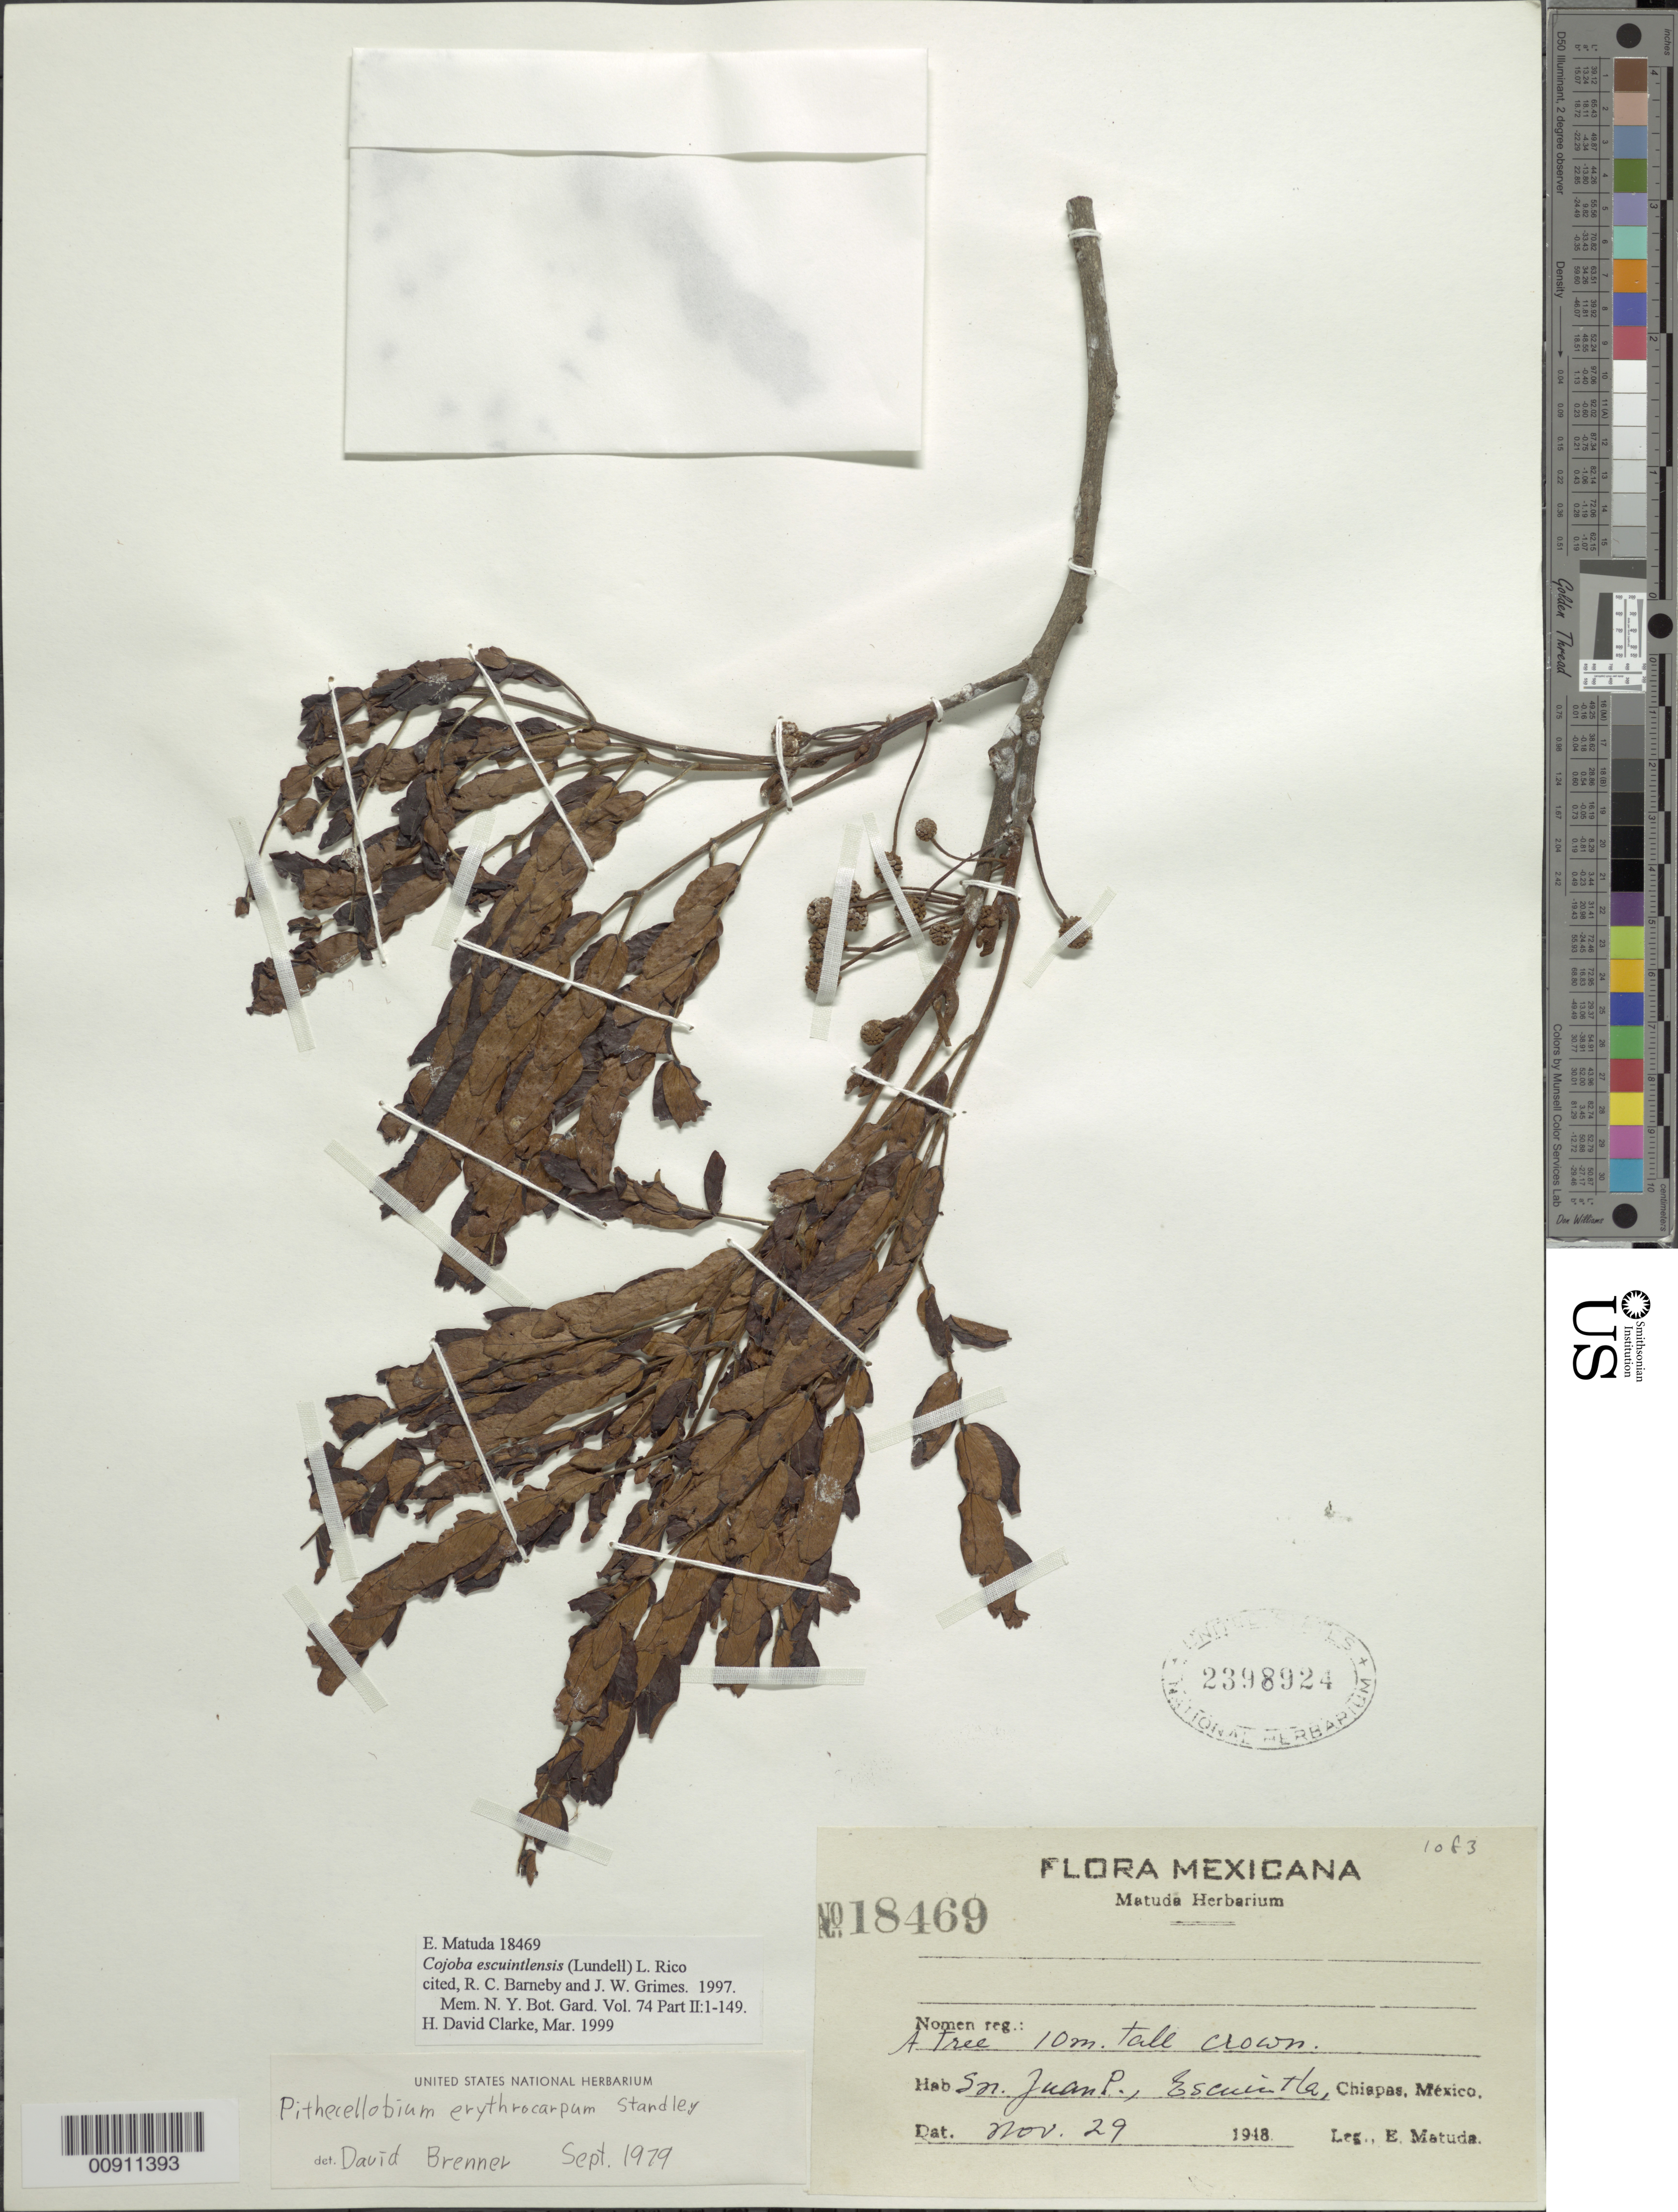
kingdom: Plantae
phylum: Tracheophyta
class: Magnoliopsida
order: Fabales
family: Fabaceae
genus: Cojoba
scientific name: Cojoba escuintlense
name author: (Lundell) L. Rico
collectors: E. Matuda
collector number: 18469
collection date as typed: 29 Nov 1948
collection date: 1948-11-29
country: Mexico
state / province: Chiapas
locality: Sn. Juan P., Escuintla, Chiapas.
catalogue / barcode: US 2398924